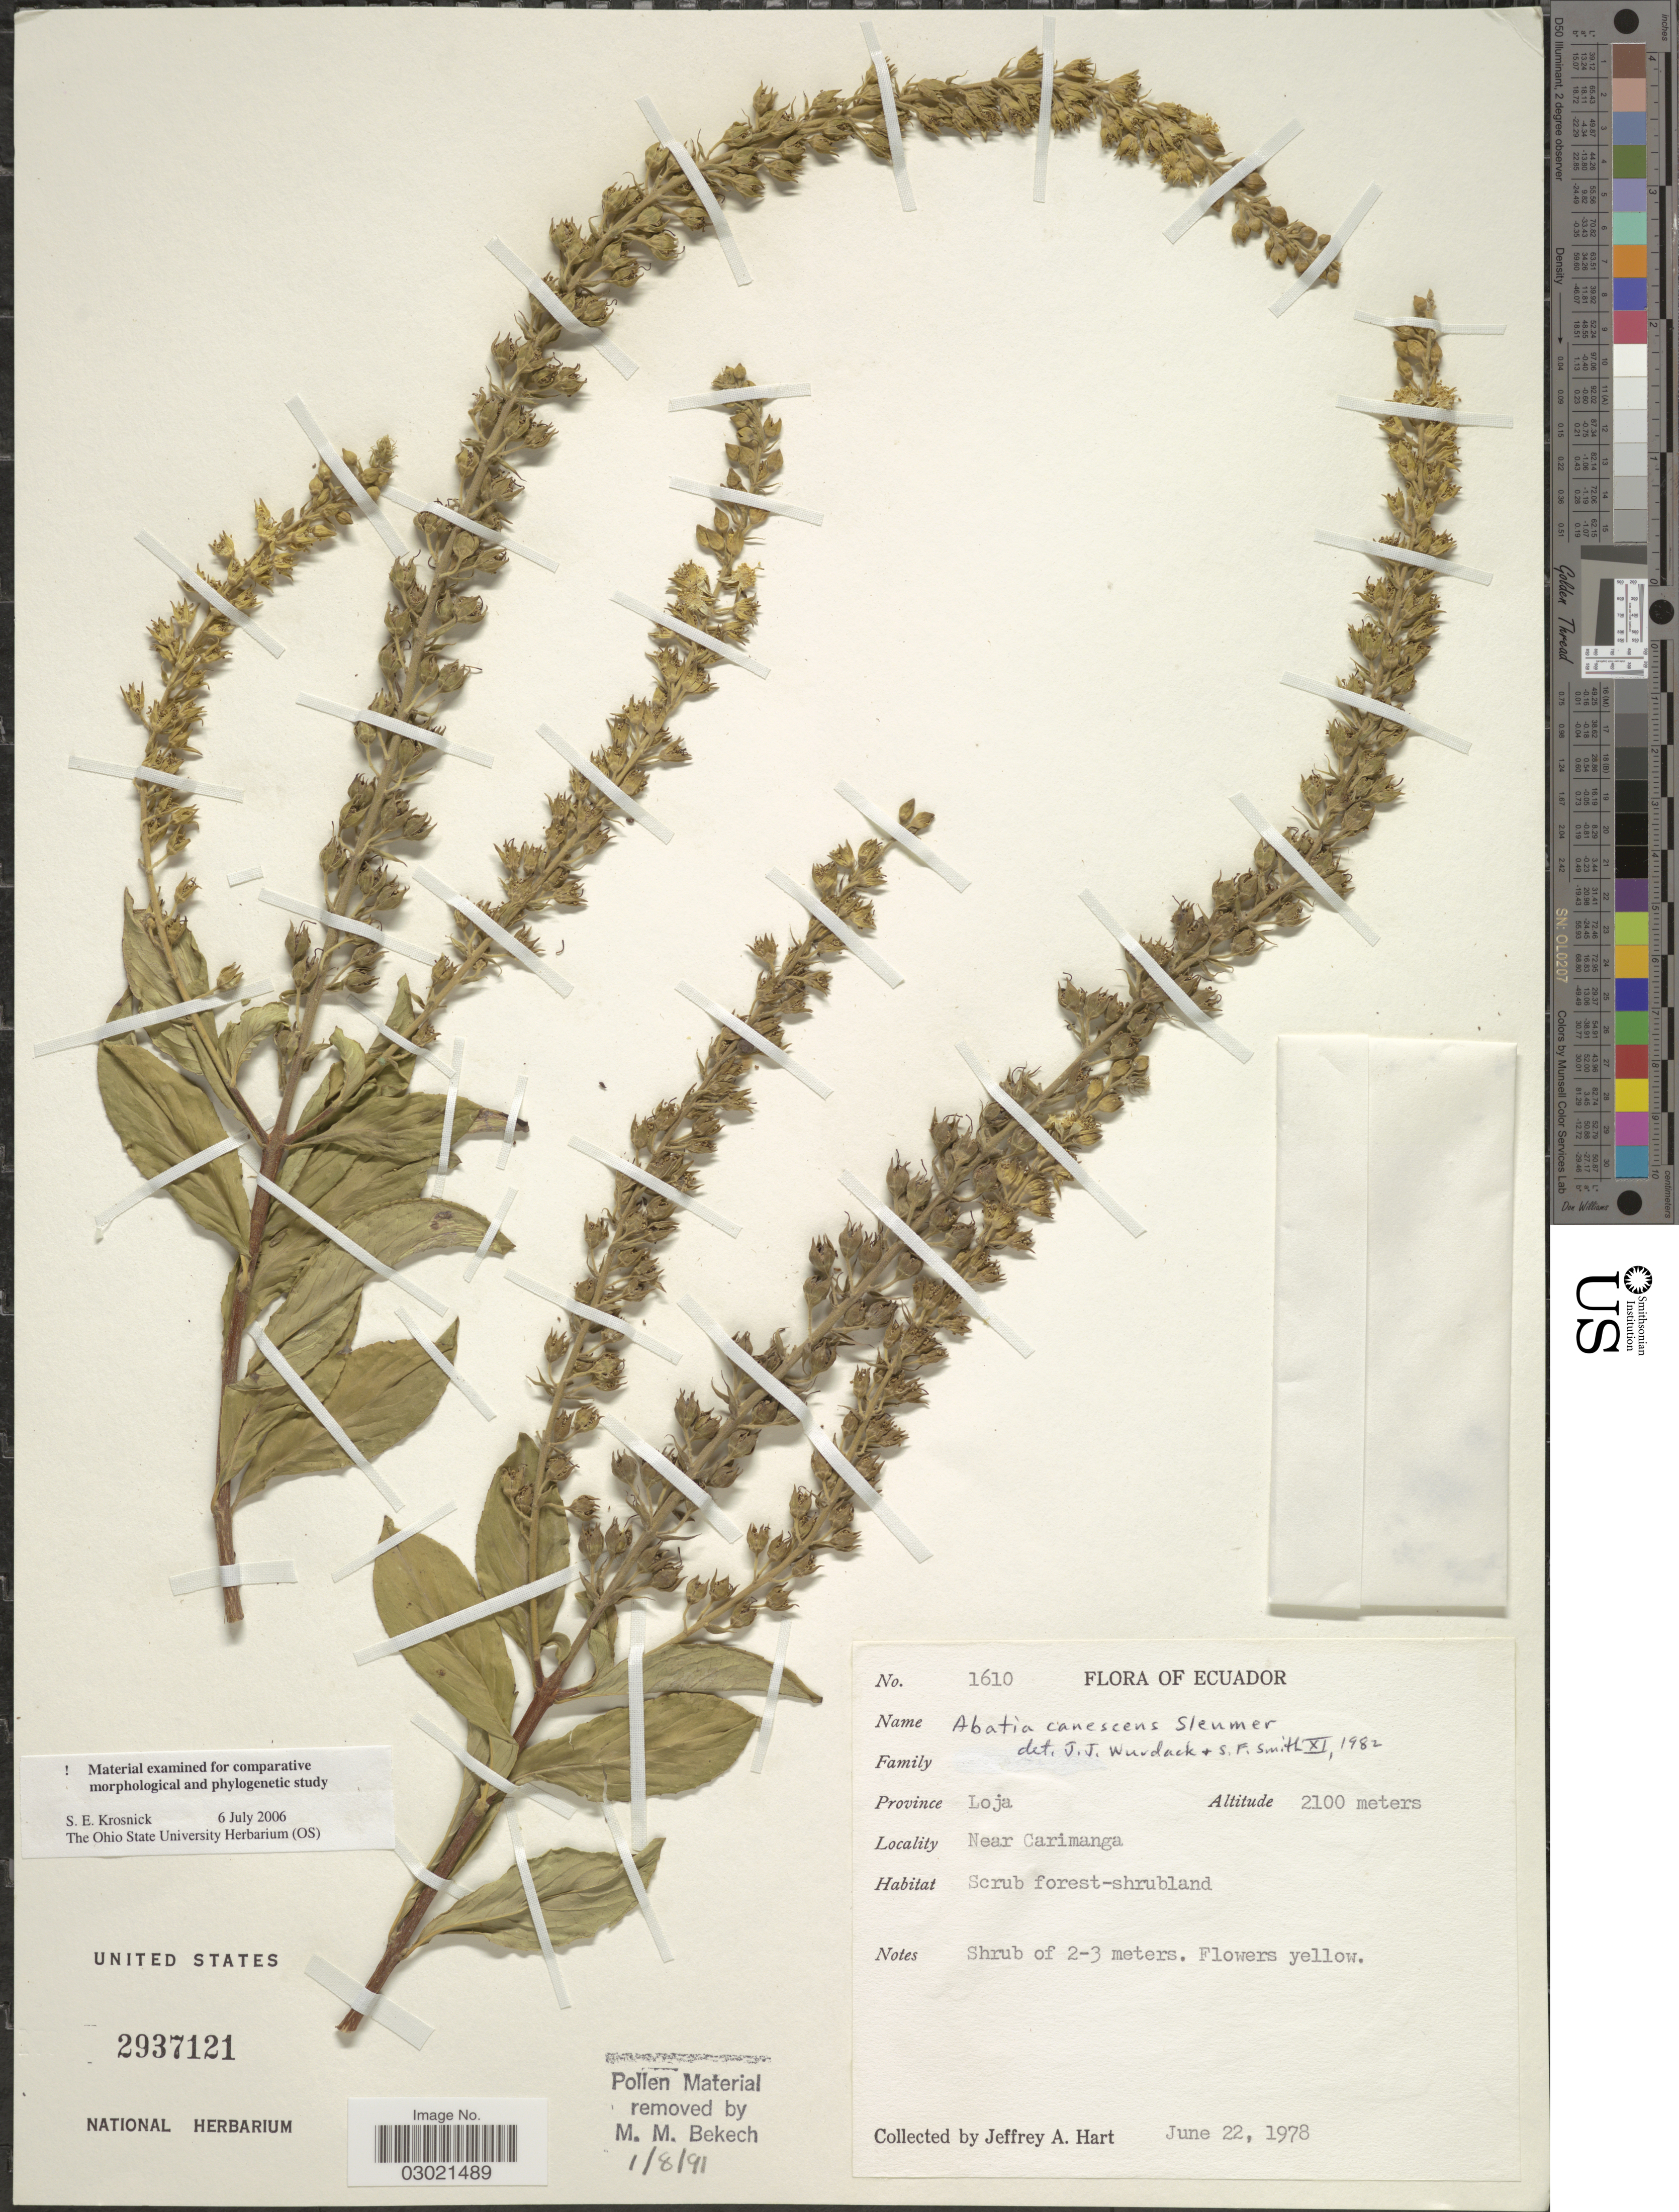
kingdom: Plantae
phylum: Tracheophyta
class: Magnoliopsida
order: Malpighiales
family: Salicaceae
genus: Abatia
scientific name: Abatia canescens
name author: Sleumer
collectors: J. A. Hart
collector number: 1610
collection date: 1978-06-22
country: Ecuador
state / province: Loja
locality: Province Loja. Near Carimanga.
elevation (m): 2100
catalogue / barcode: US 2937121